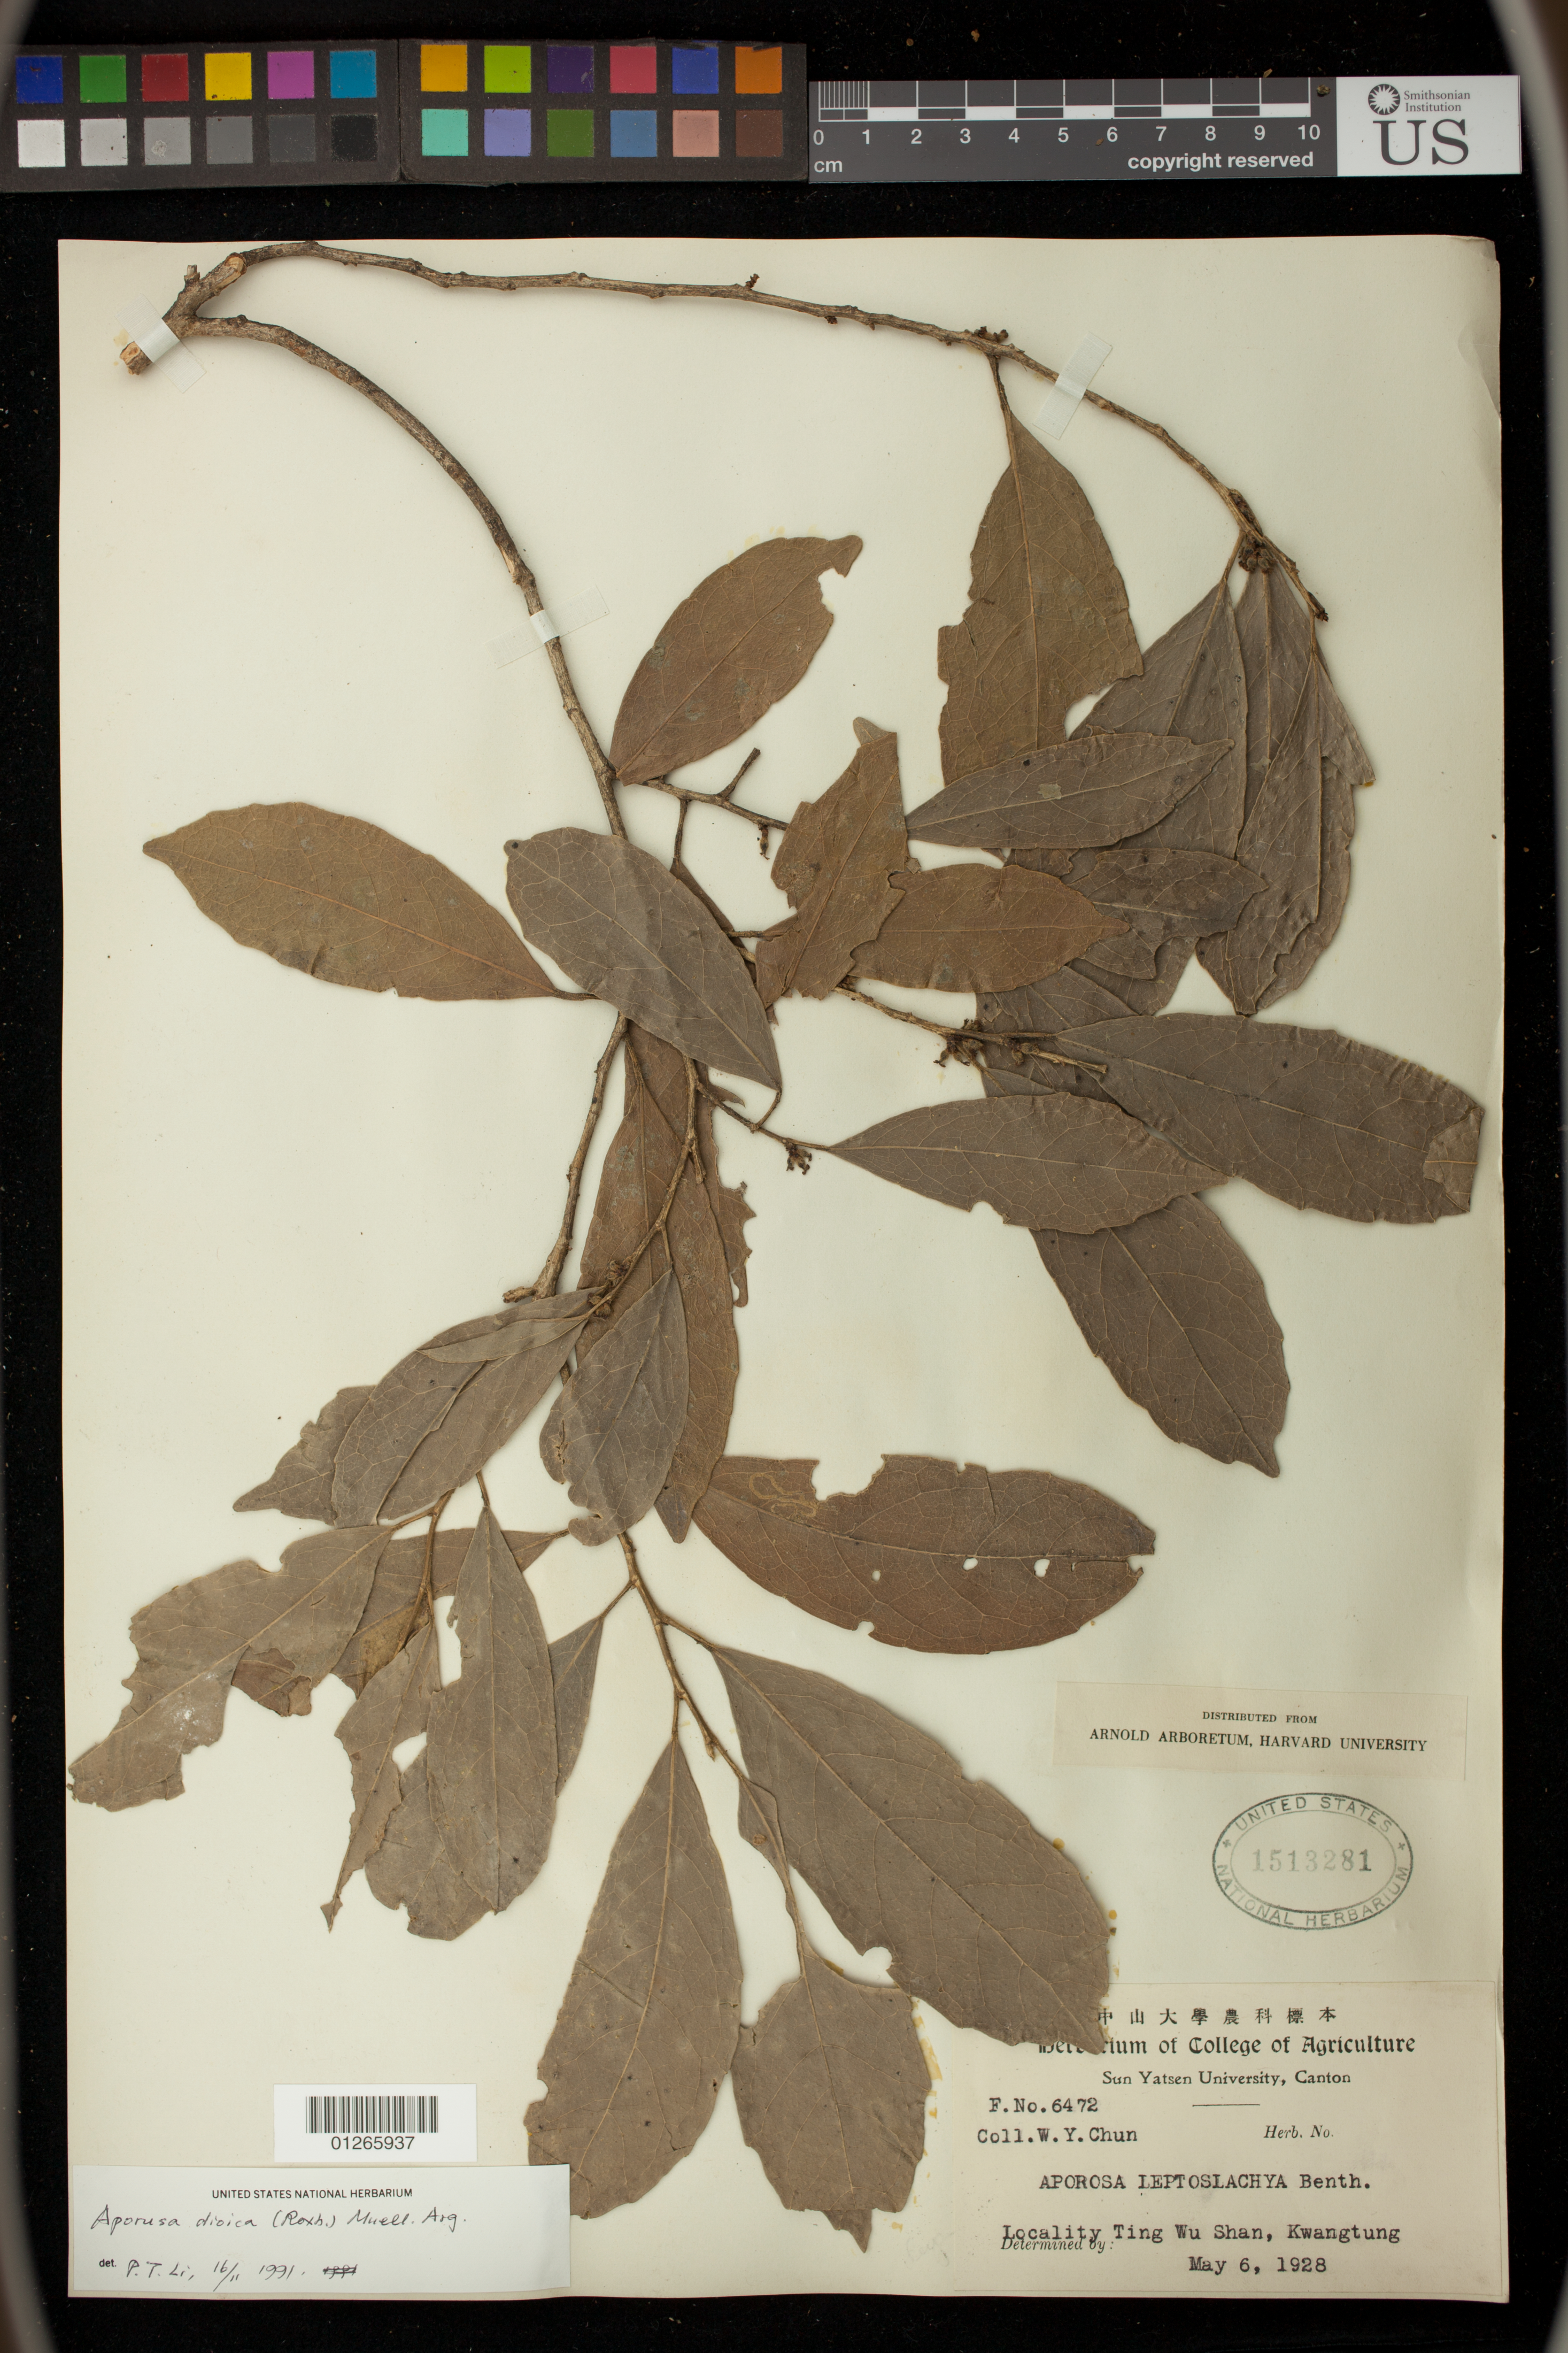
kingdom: Plantae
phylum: Tracheophyta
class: Magnoliopsida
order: Malpighiales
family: Phyllanthaceae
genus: Aporosa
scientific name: Aporosa octandra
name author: (Buch.-Ham. & D. Don) Vickery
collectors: W. Y. Chun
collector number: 6472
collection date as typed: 6 May 1928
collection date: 1928-05-06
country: China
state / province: Guangdong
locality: Ting Wu Shan.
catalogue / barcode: US 1513281